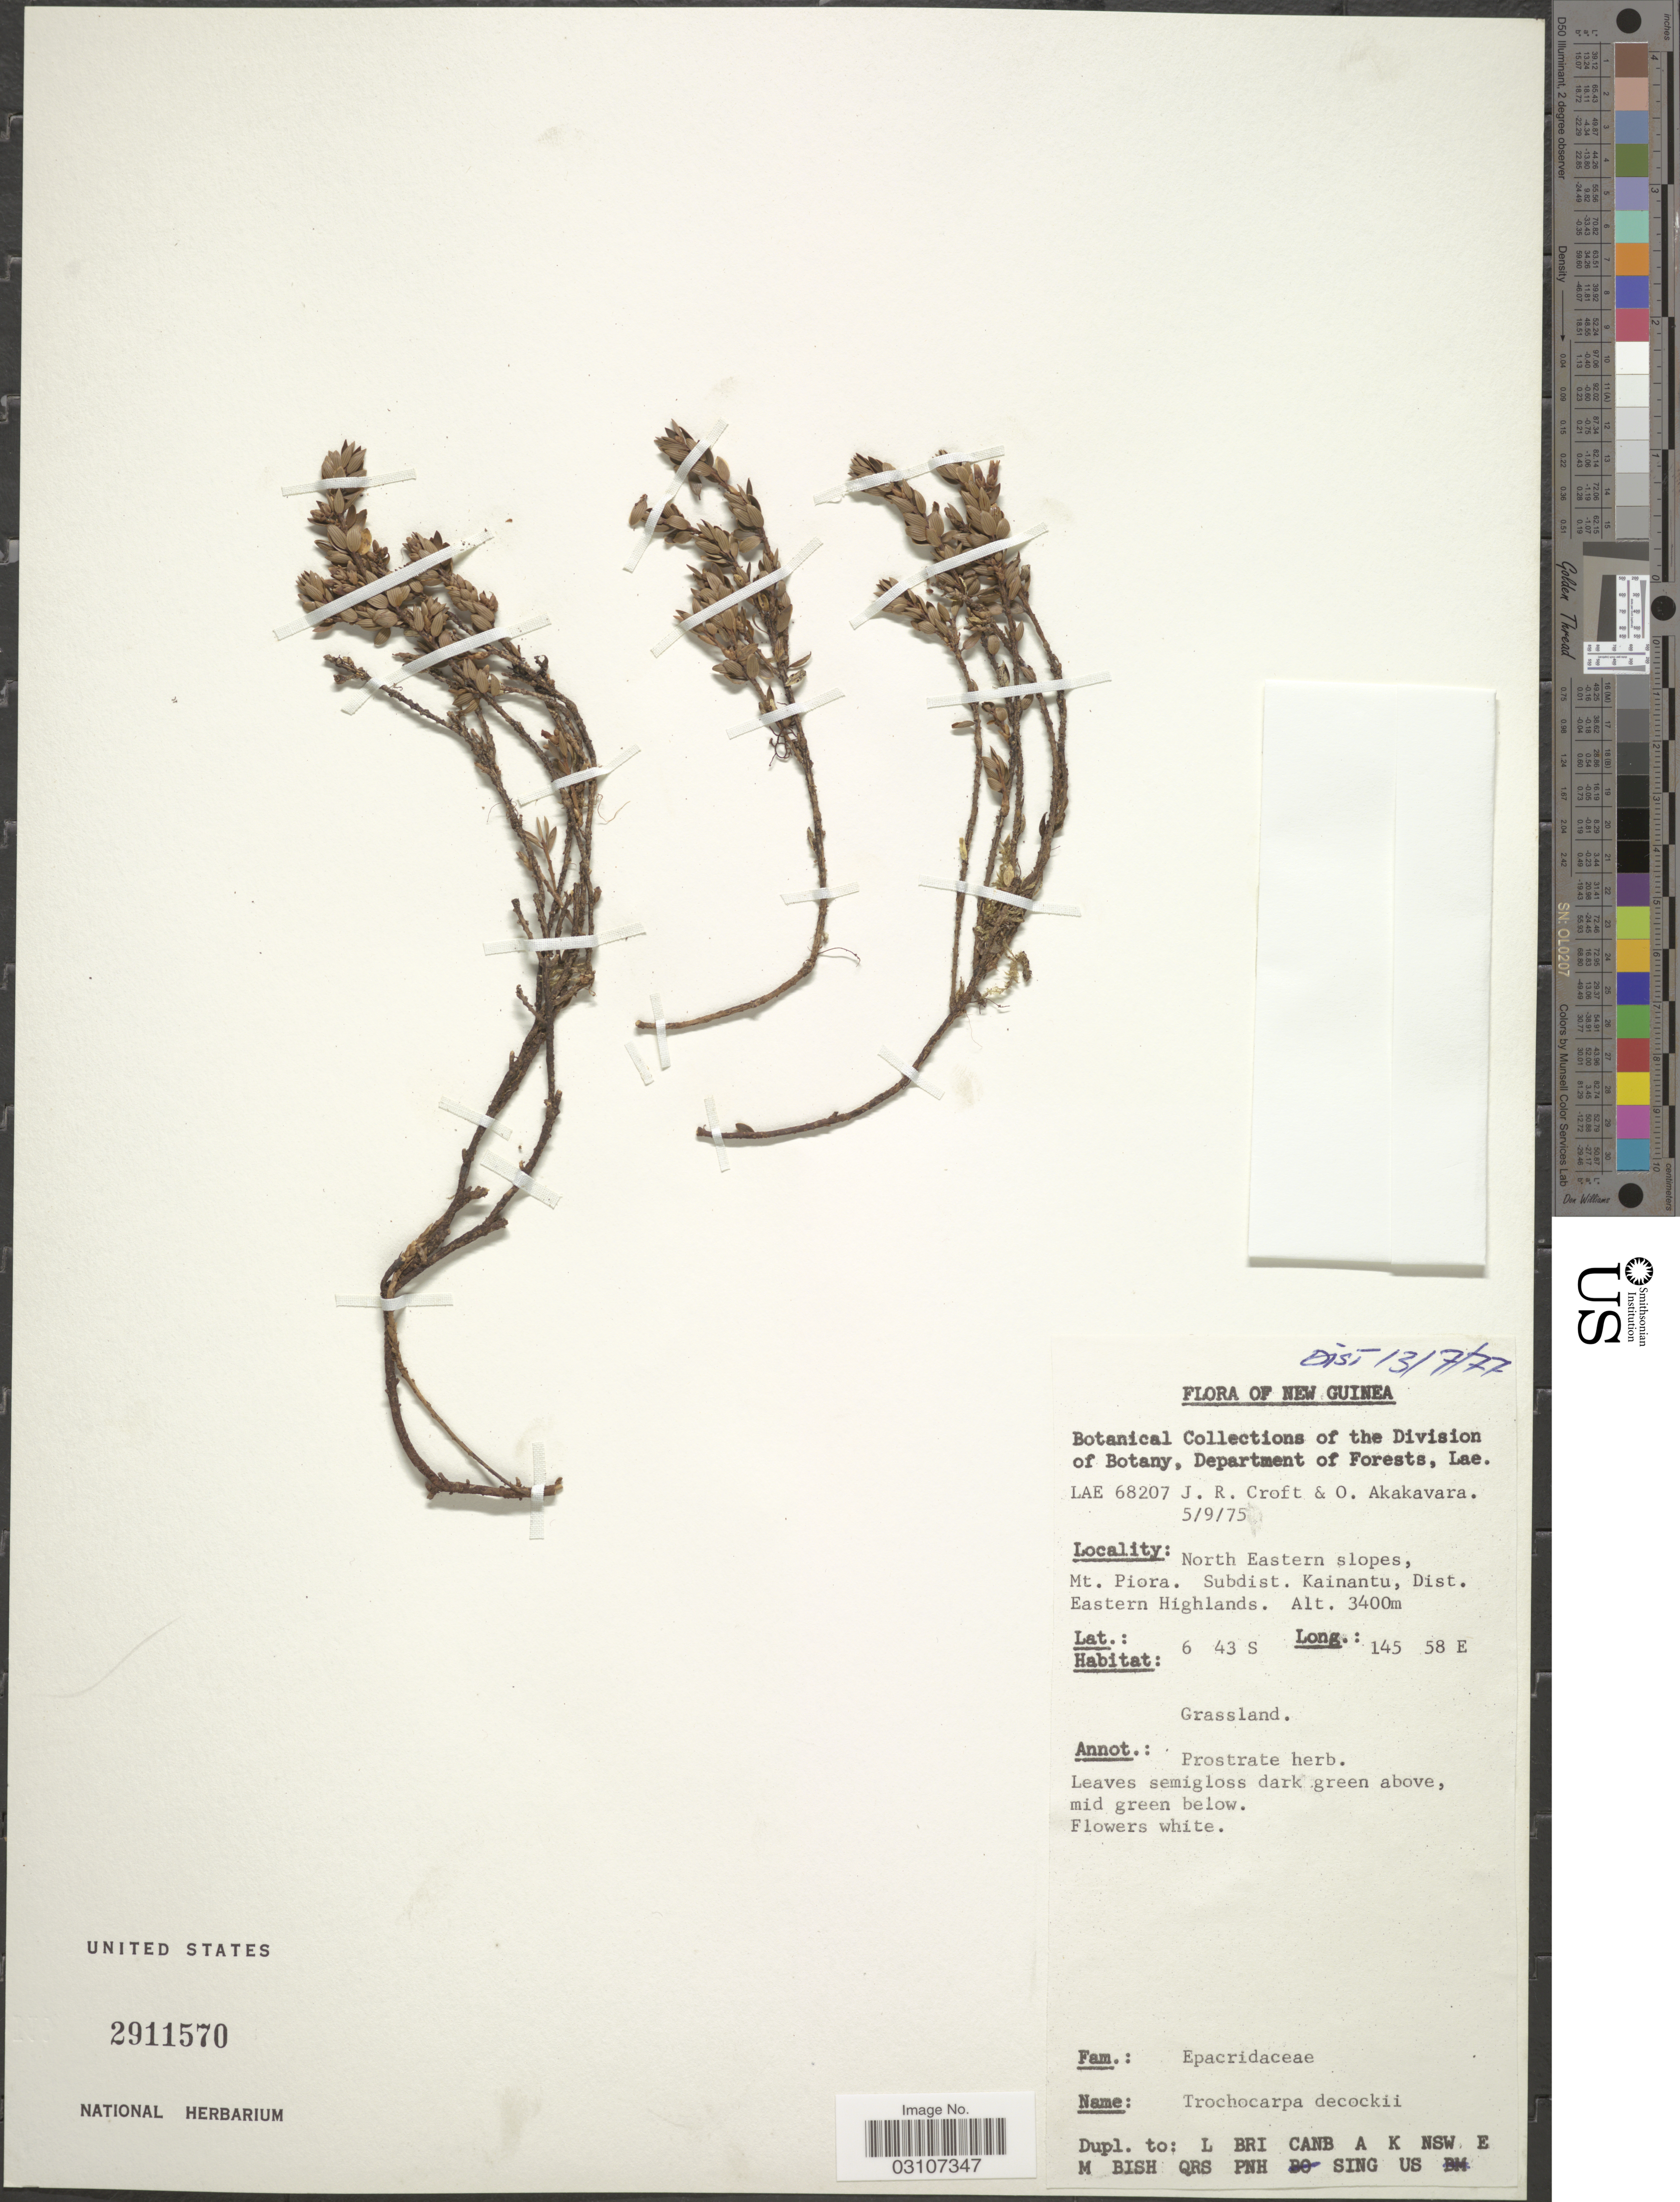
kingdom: Plantae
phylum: Tracheophyta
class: Magnoliopsida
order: Ericales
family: Ericaceae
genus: Trochocarpa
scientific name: Trochocarpa dekockii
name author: (J.J. Sm.) H.J. Lam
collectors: J. R. Croft & O. Akakavara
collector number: LAE 68207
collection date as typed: Transcribed d/m/y: 5/9/75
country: Papua New Guinea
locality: New Guinea. North Eastern slopes, Mt. Piora. Subdist. Kainantu, Dist. Eastern Highlands.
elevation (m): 3400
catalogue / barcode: US 2911570